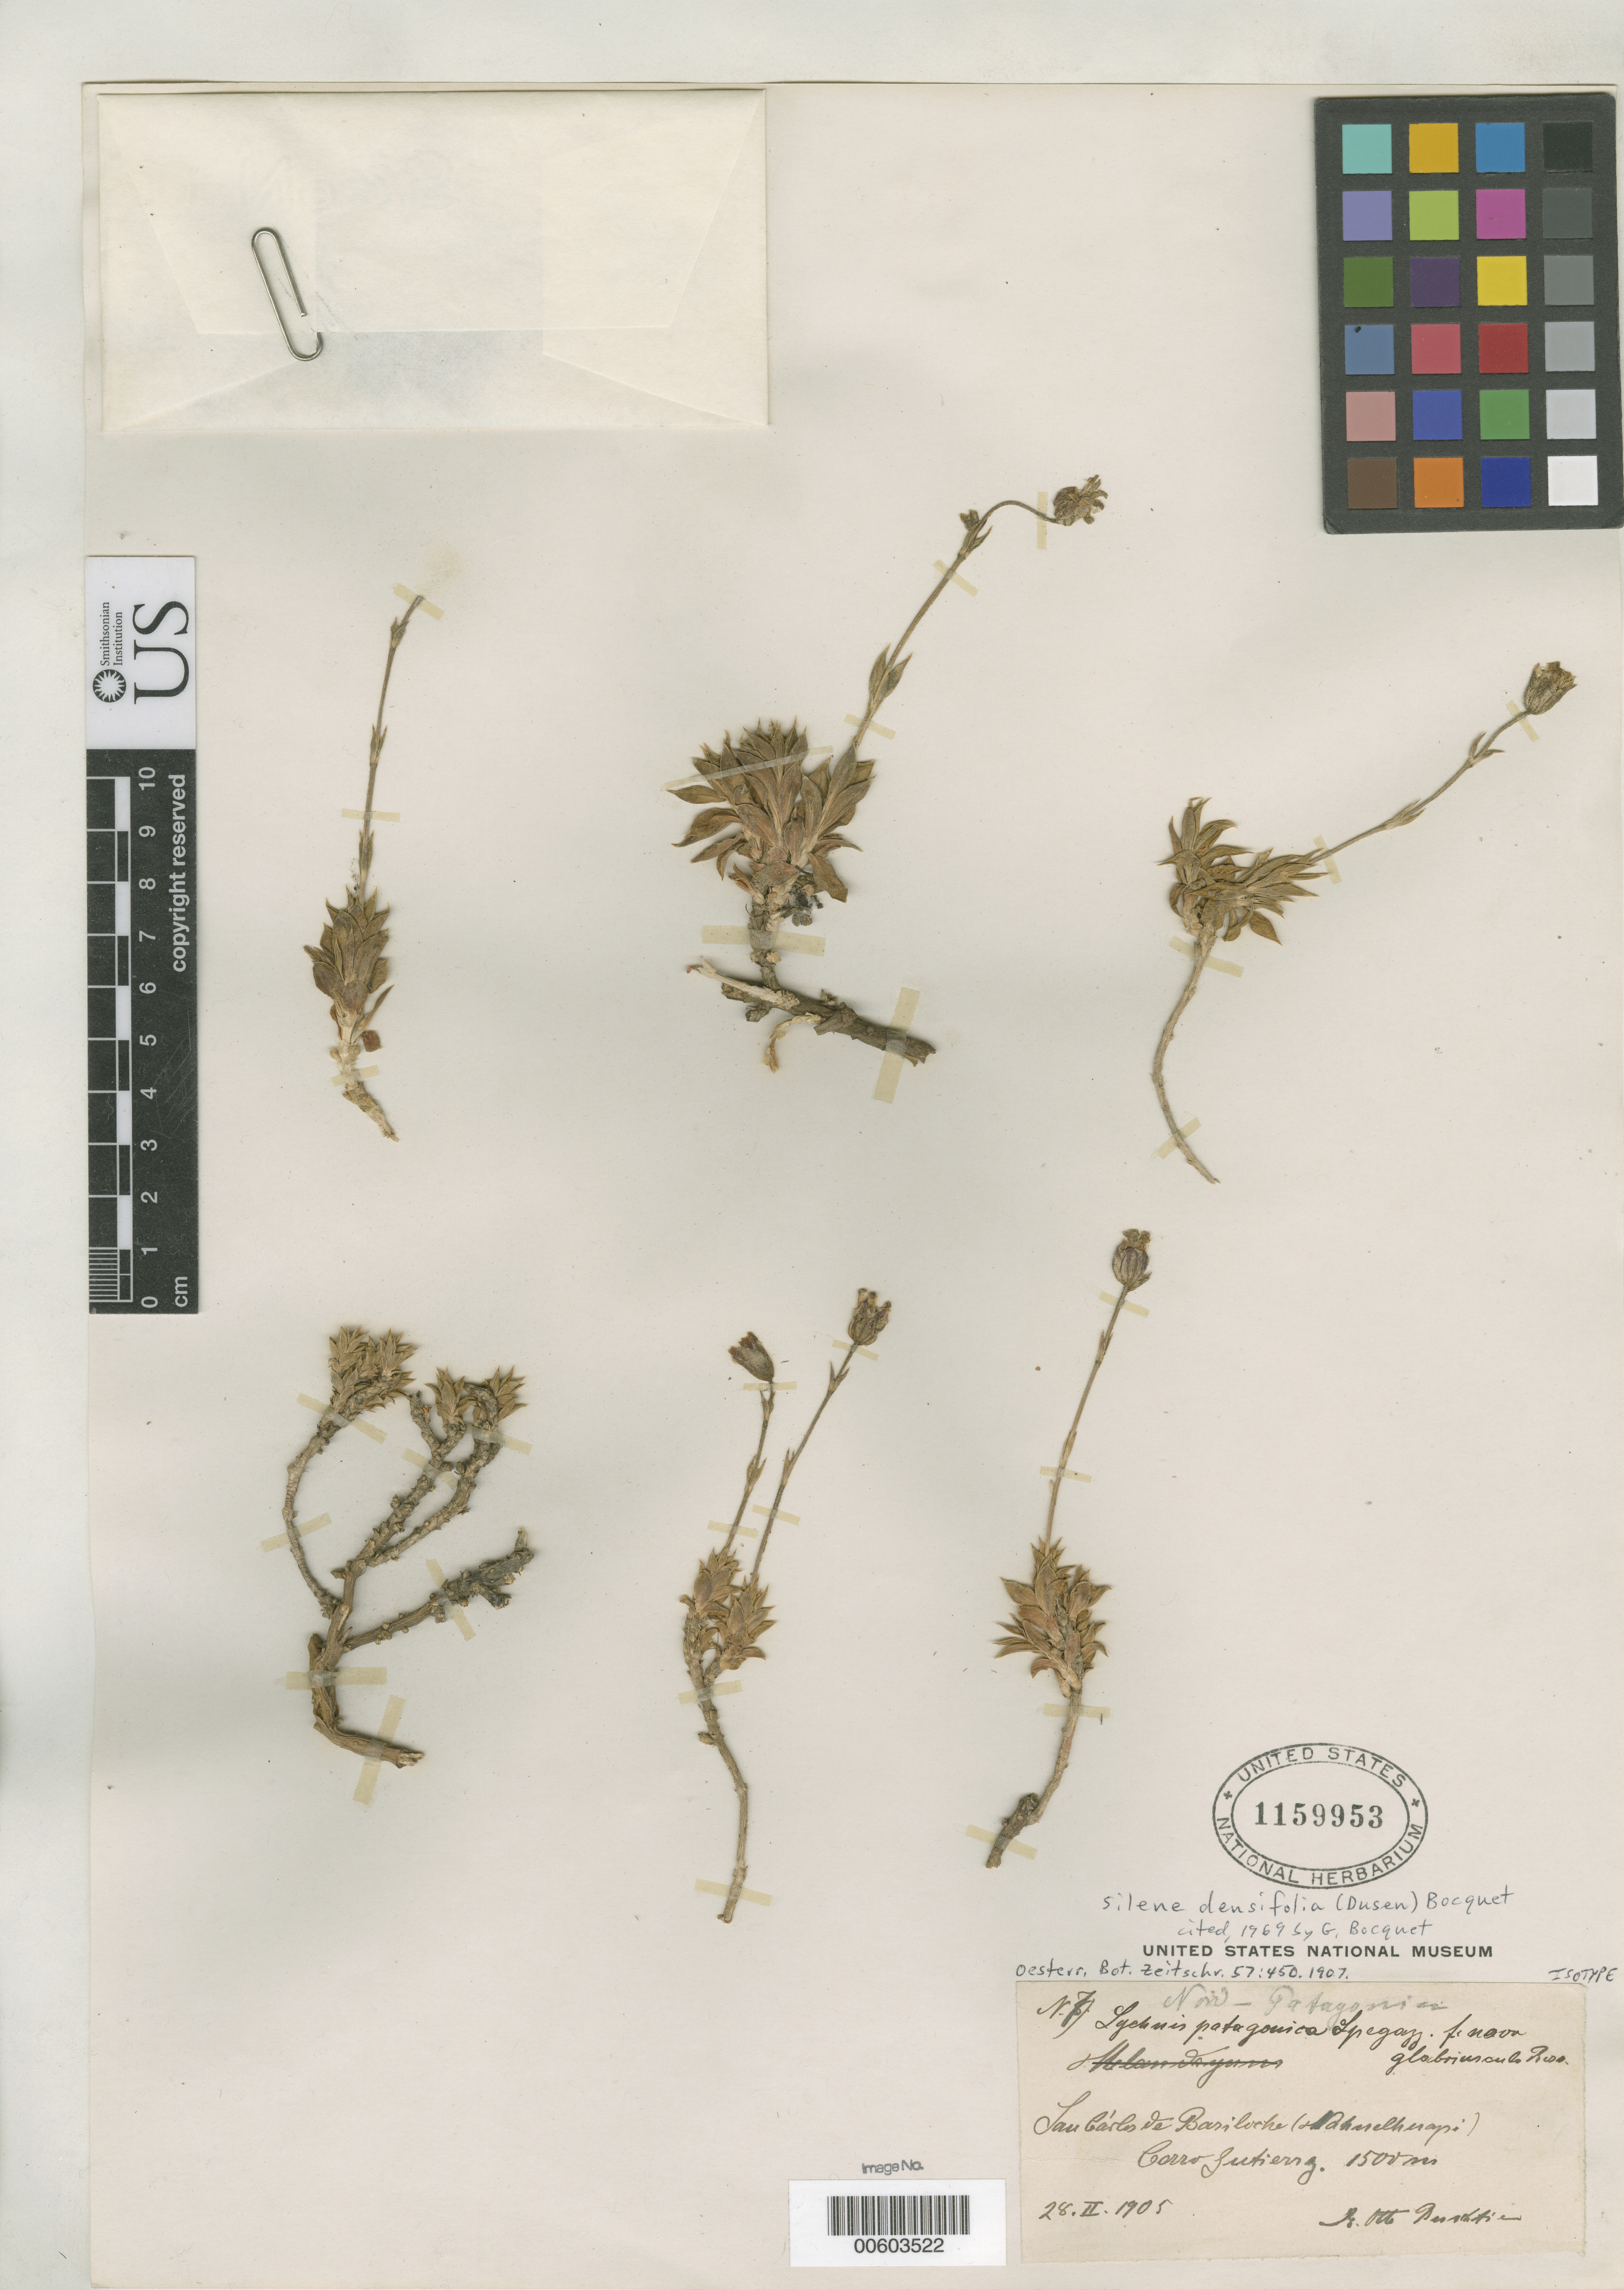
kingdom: Plantae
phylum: Tracheophyta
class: Magnoliopsida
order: Caryophyllales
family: Caryophyllaceae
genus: Lychnis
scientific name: Lychnis patagonica f. glabriuscula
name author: H. Ross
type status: Isotype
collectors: O. Buchtien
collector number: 71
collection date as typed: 28 Feb 1905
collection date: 1905-02-28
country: Argentina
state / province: Río Negro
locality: San Carlos de Bariloche (Lagona Huelhuapi), Cerro Sutierrg.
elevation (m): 1500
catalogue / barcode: US 1159953